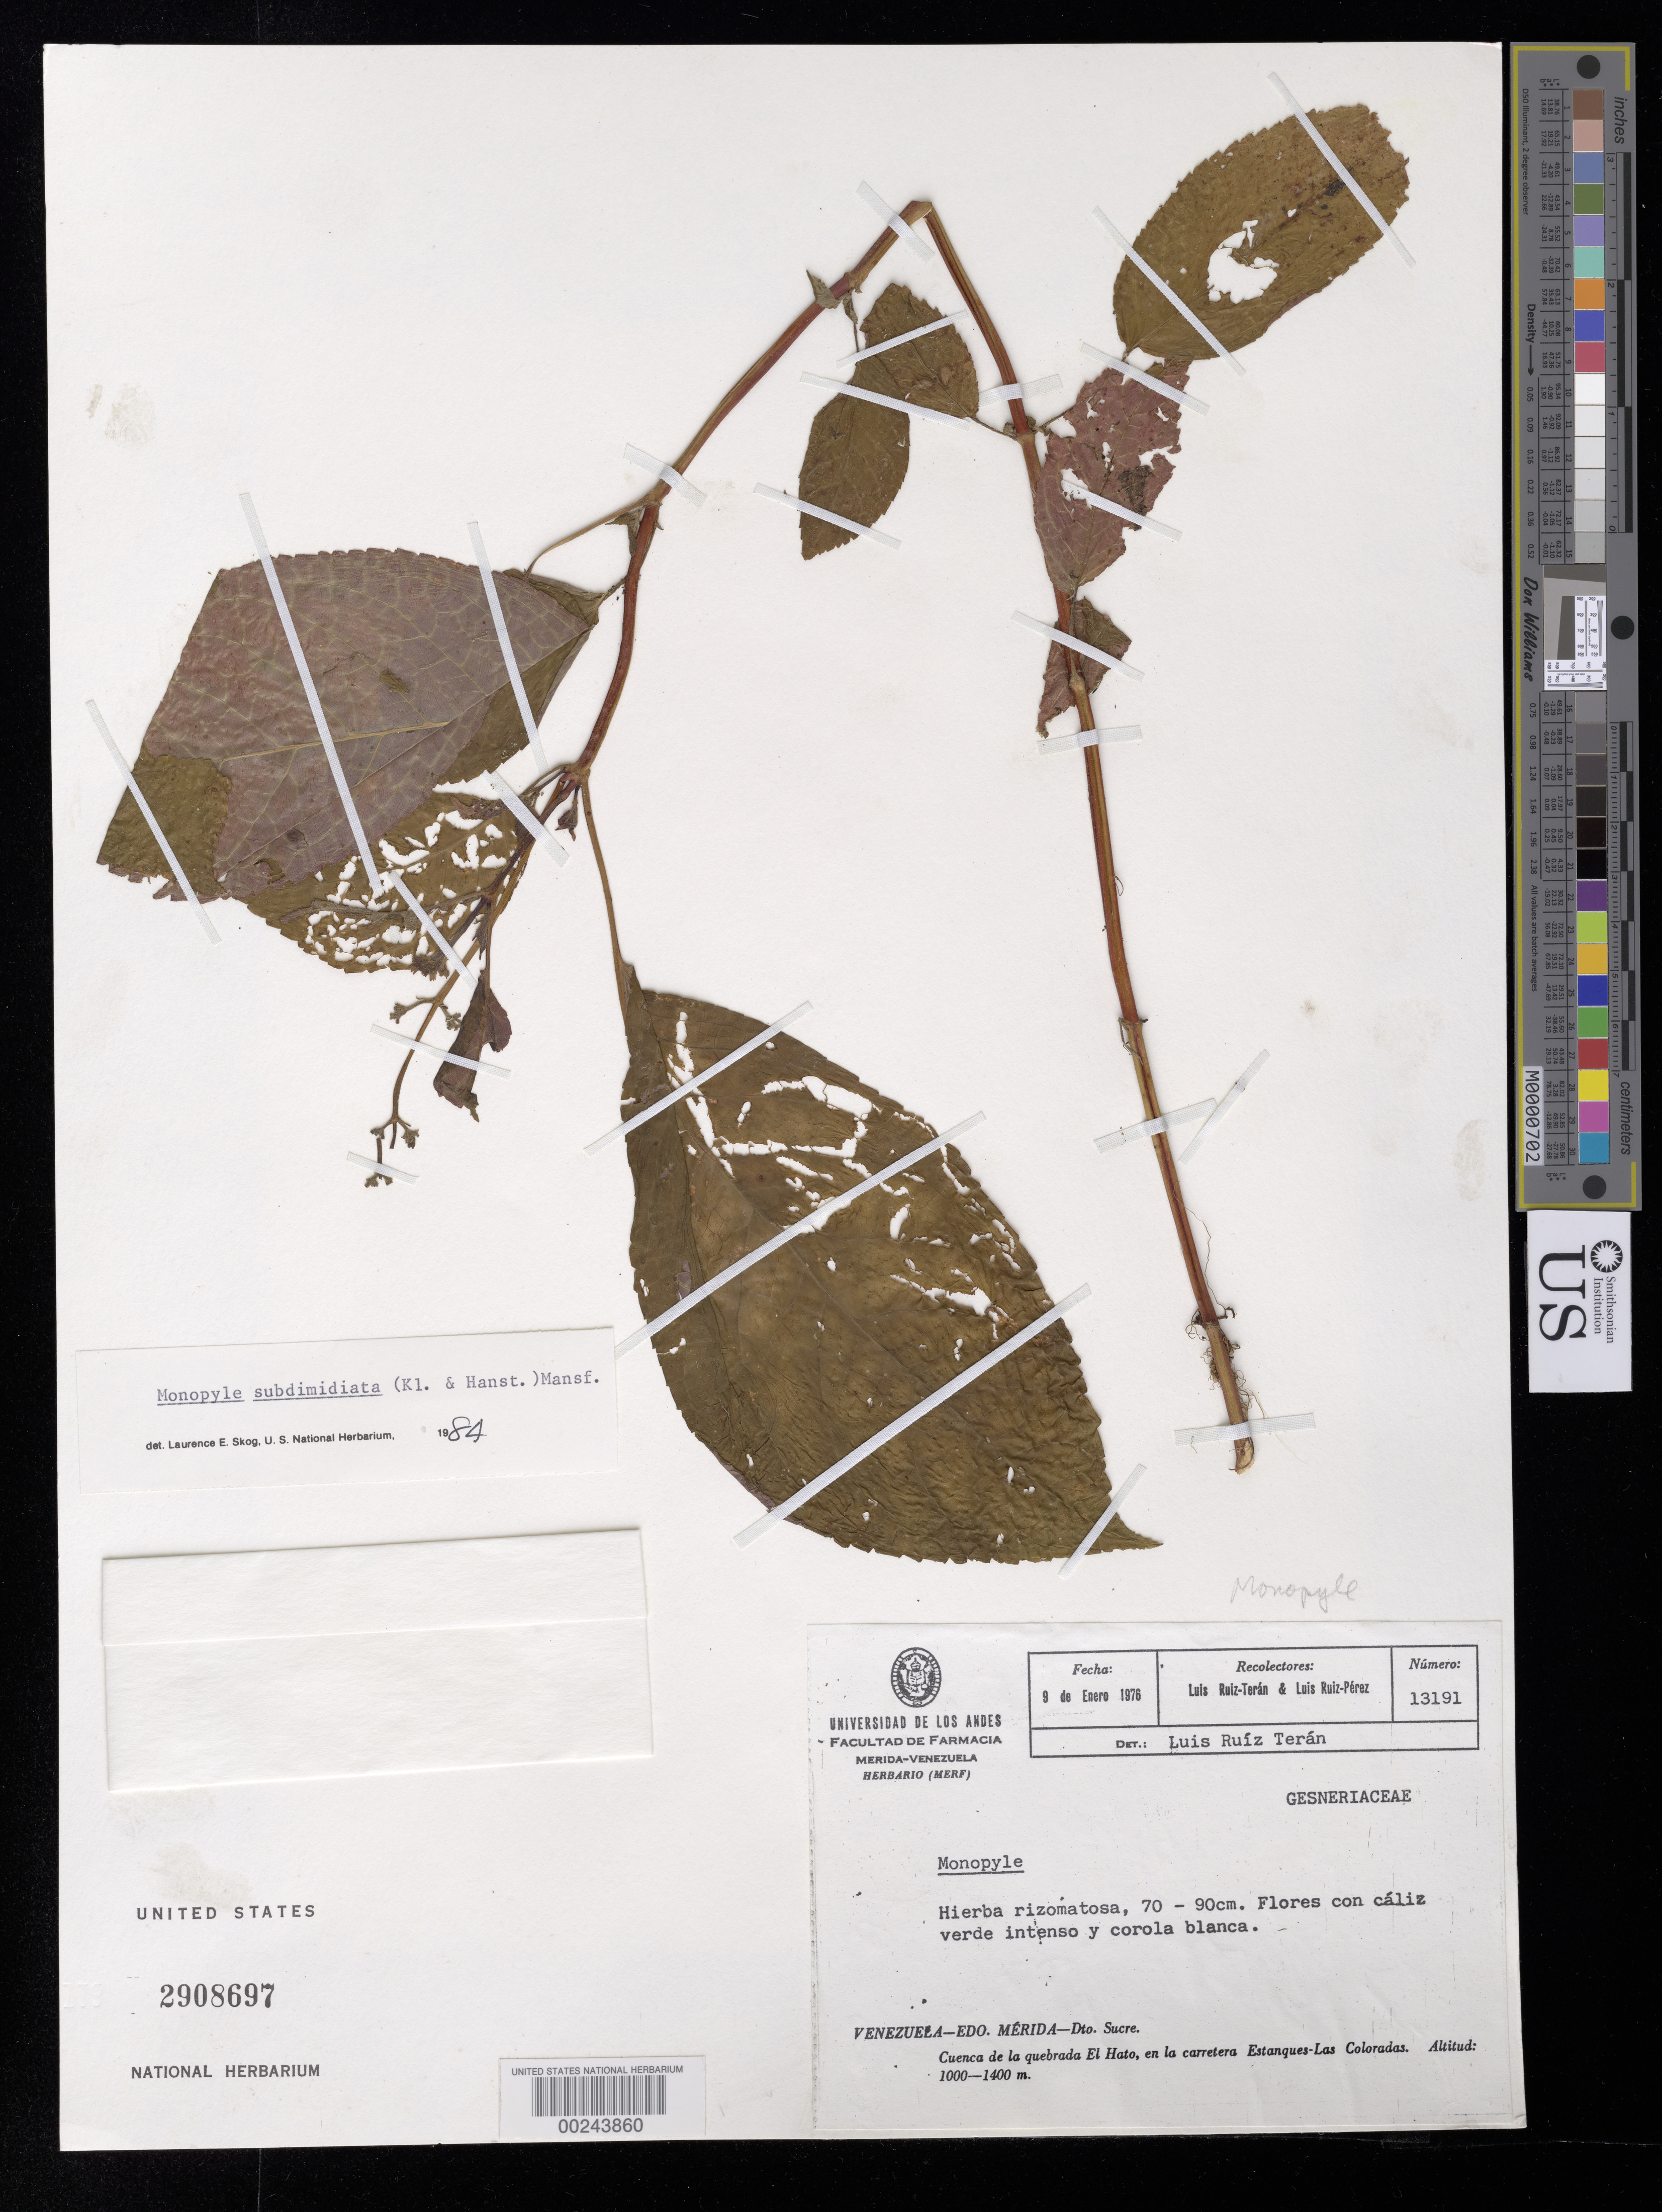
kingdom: Plantae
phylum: Tracheophyta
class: Magnoliopsida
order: Lamiales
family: Gesneriaceae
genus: Monopyle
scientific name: Monopyle subdimidiata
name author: (Klotzsch & Hanst.) Mansf.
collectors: L. E. Ruíz-Terán & L. Ruiz-Perez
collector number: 13191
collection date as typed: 09 Jan 1976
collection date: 1976-01-09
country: Venezuela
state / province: Mérida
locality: River basin of Quebrada El Hato, on Estanques-Las Coloradas highway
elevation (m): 1000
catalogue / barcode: US 2908697